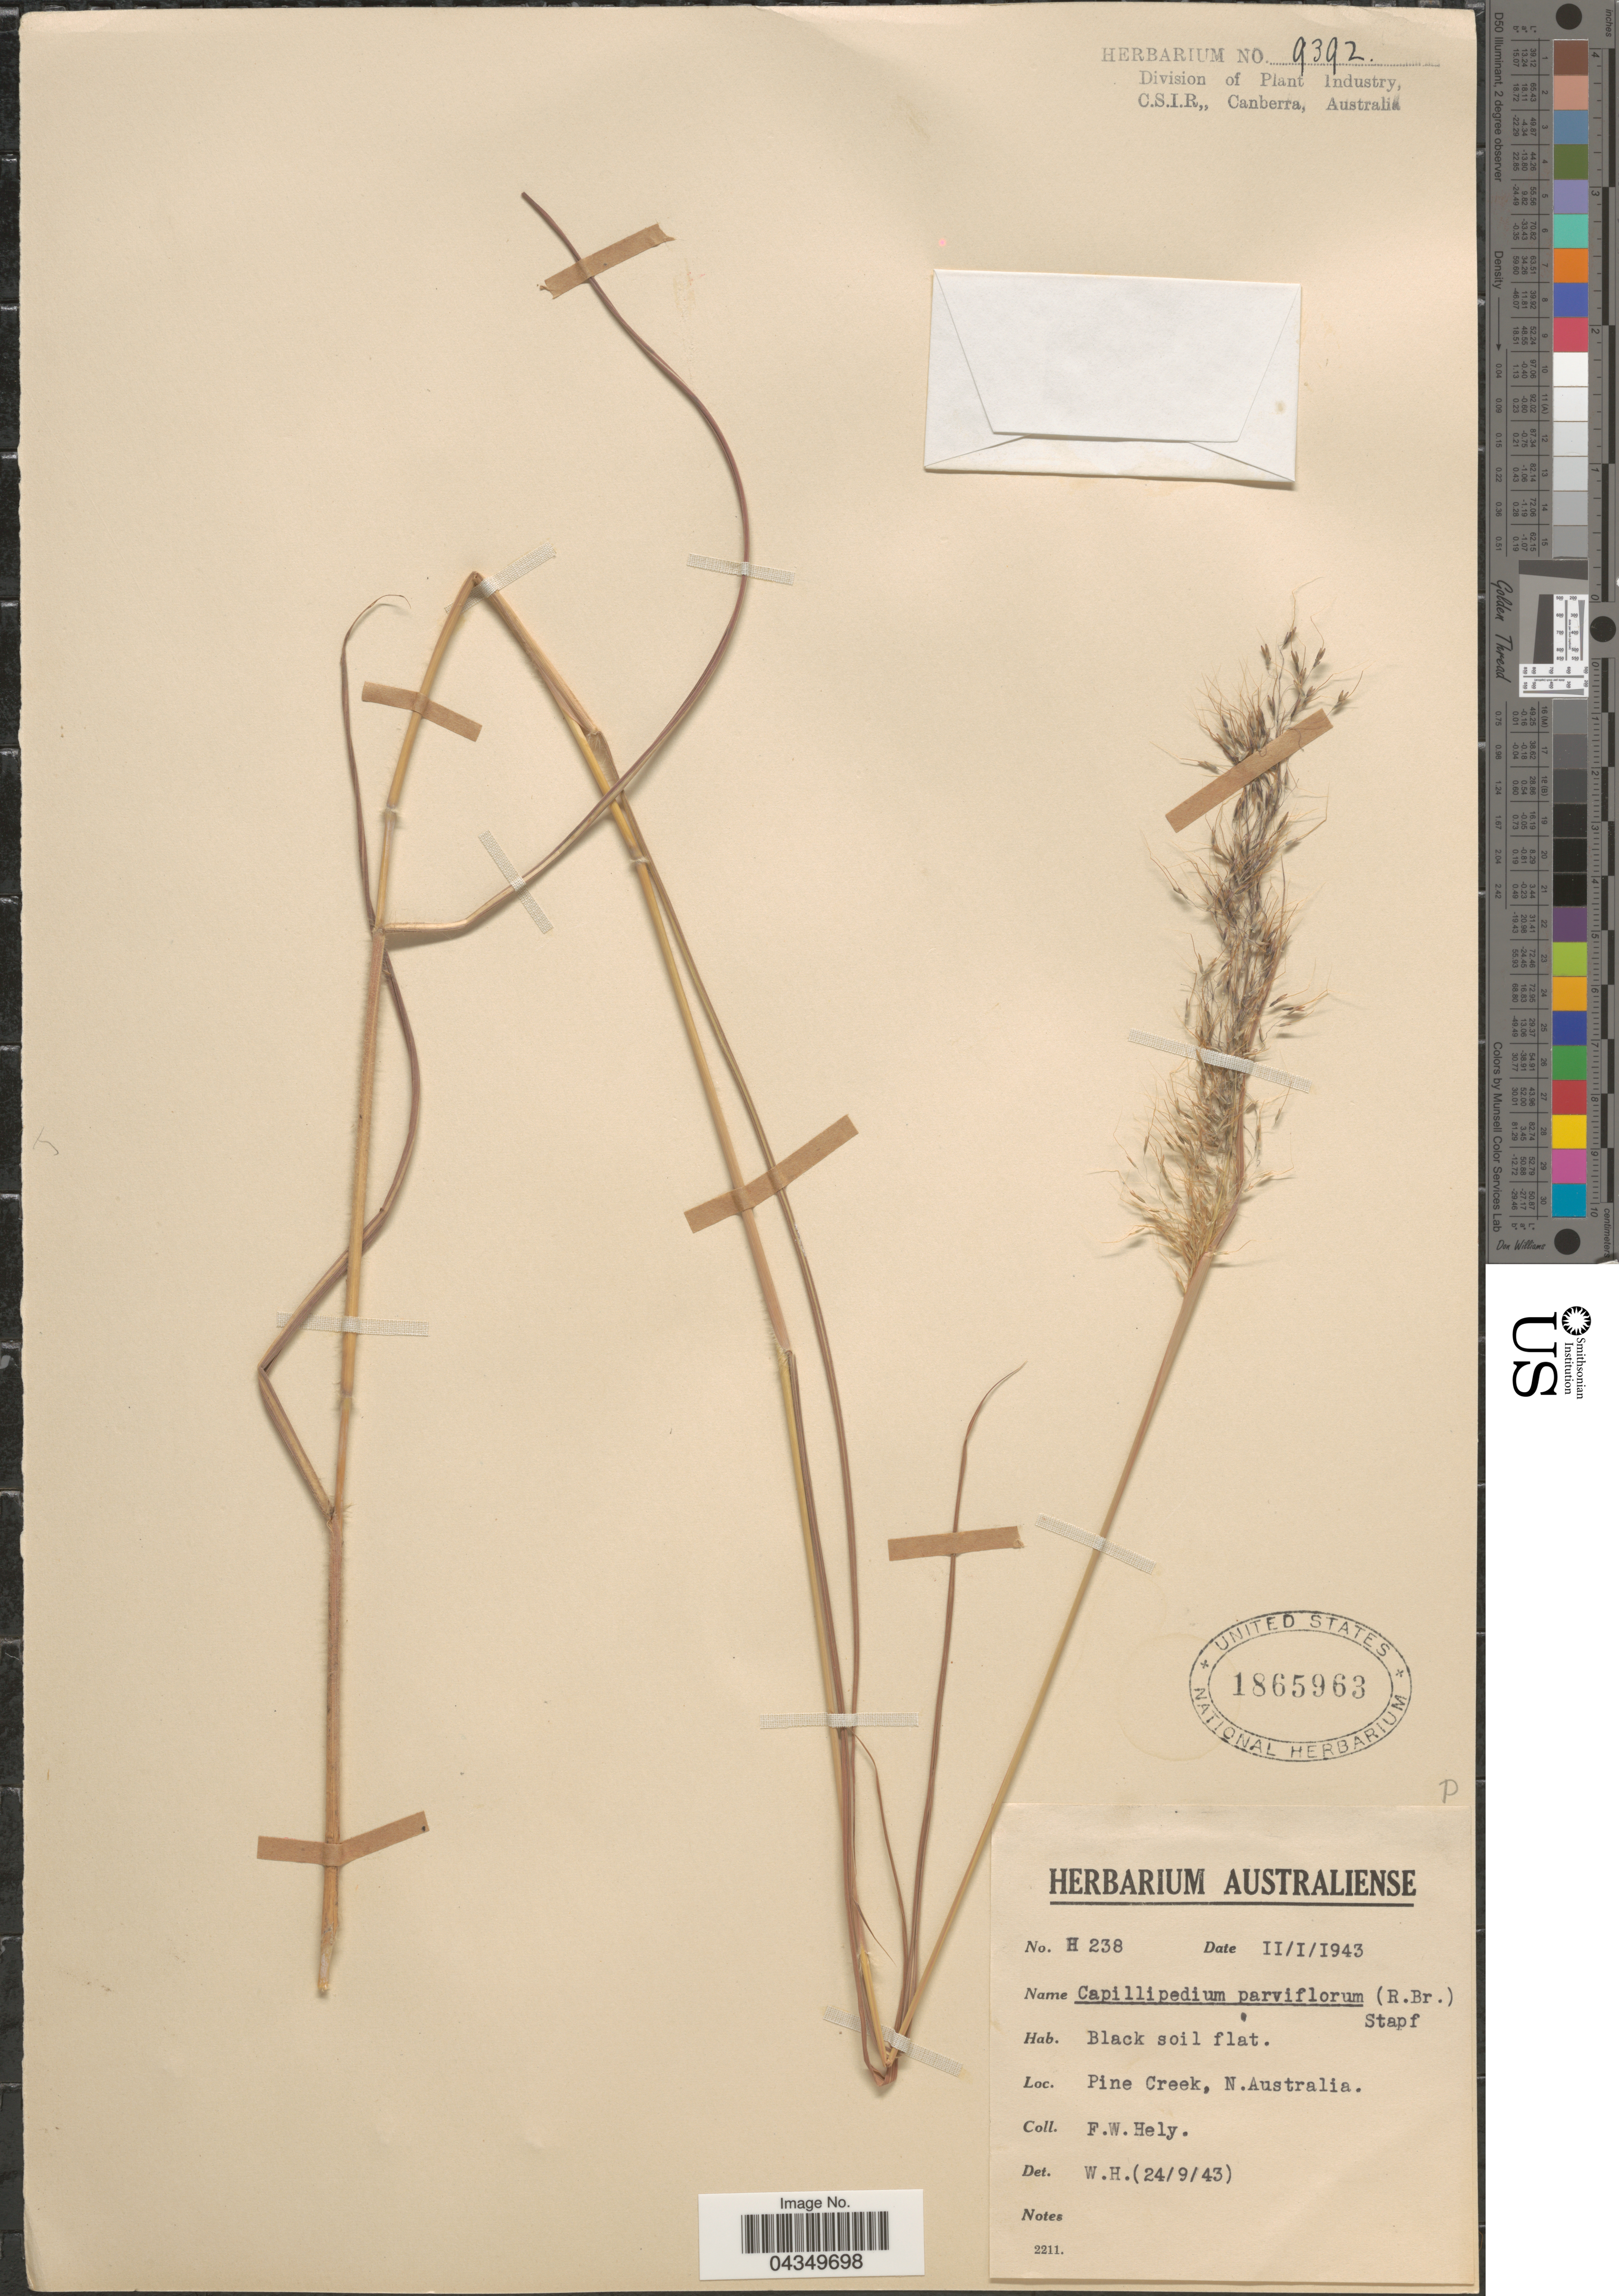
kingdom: Plantae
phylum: Tracheophyta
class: Liliopsida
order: Poales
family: Poaceae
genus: Capillipedium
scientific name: Capillipedium parviflorum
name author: (R. Br.) Stapf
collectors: F. Hely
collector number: H238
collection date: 1943-01-11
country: Australia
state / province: Northern Territory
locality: Pine Creek, N.Australia.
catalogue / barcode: US 1865963